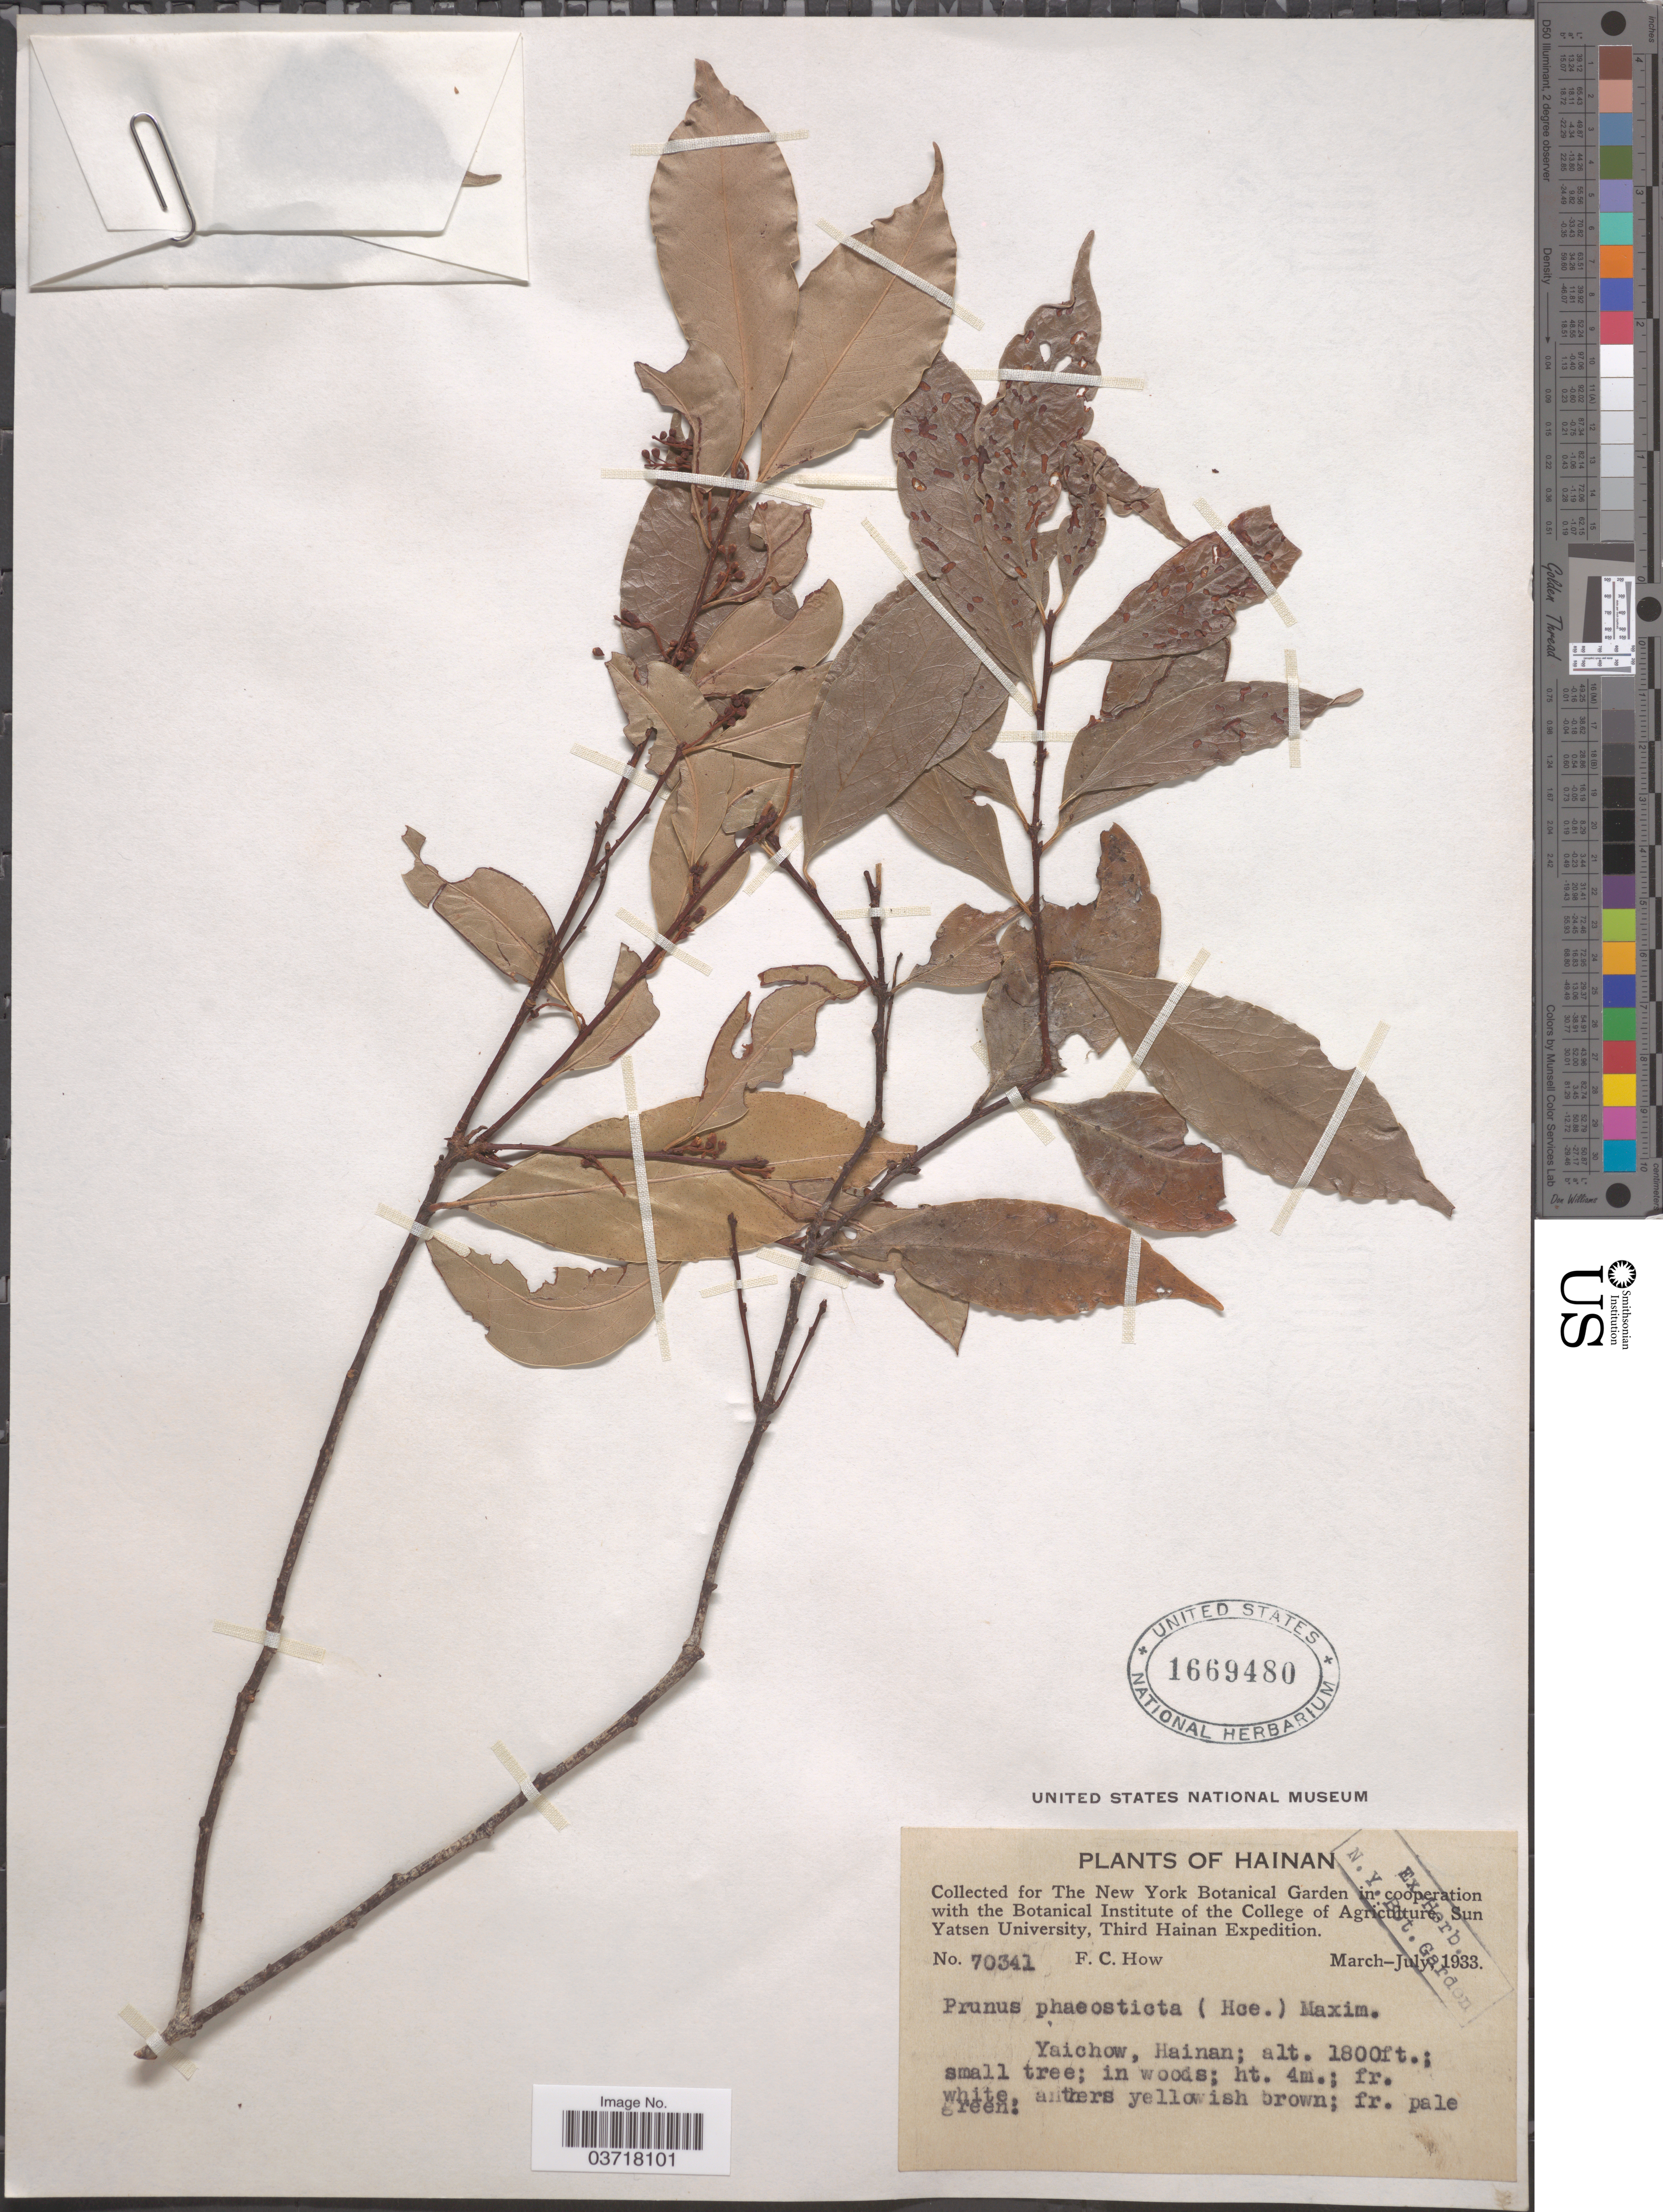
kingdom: Plantae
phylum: Tracheophyta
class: Magnoliopsida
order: Rosales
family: Rosaceae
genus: Prunus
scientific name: Prunus phaeosticta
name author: (Hance) Maxim.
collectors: F. C. How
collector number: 70341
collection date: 1933-03/1933-07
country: China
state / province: Hainan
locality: Yaichow.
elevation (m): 549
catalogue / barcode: US 1669480